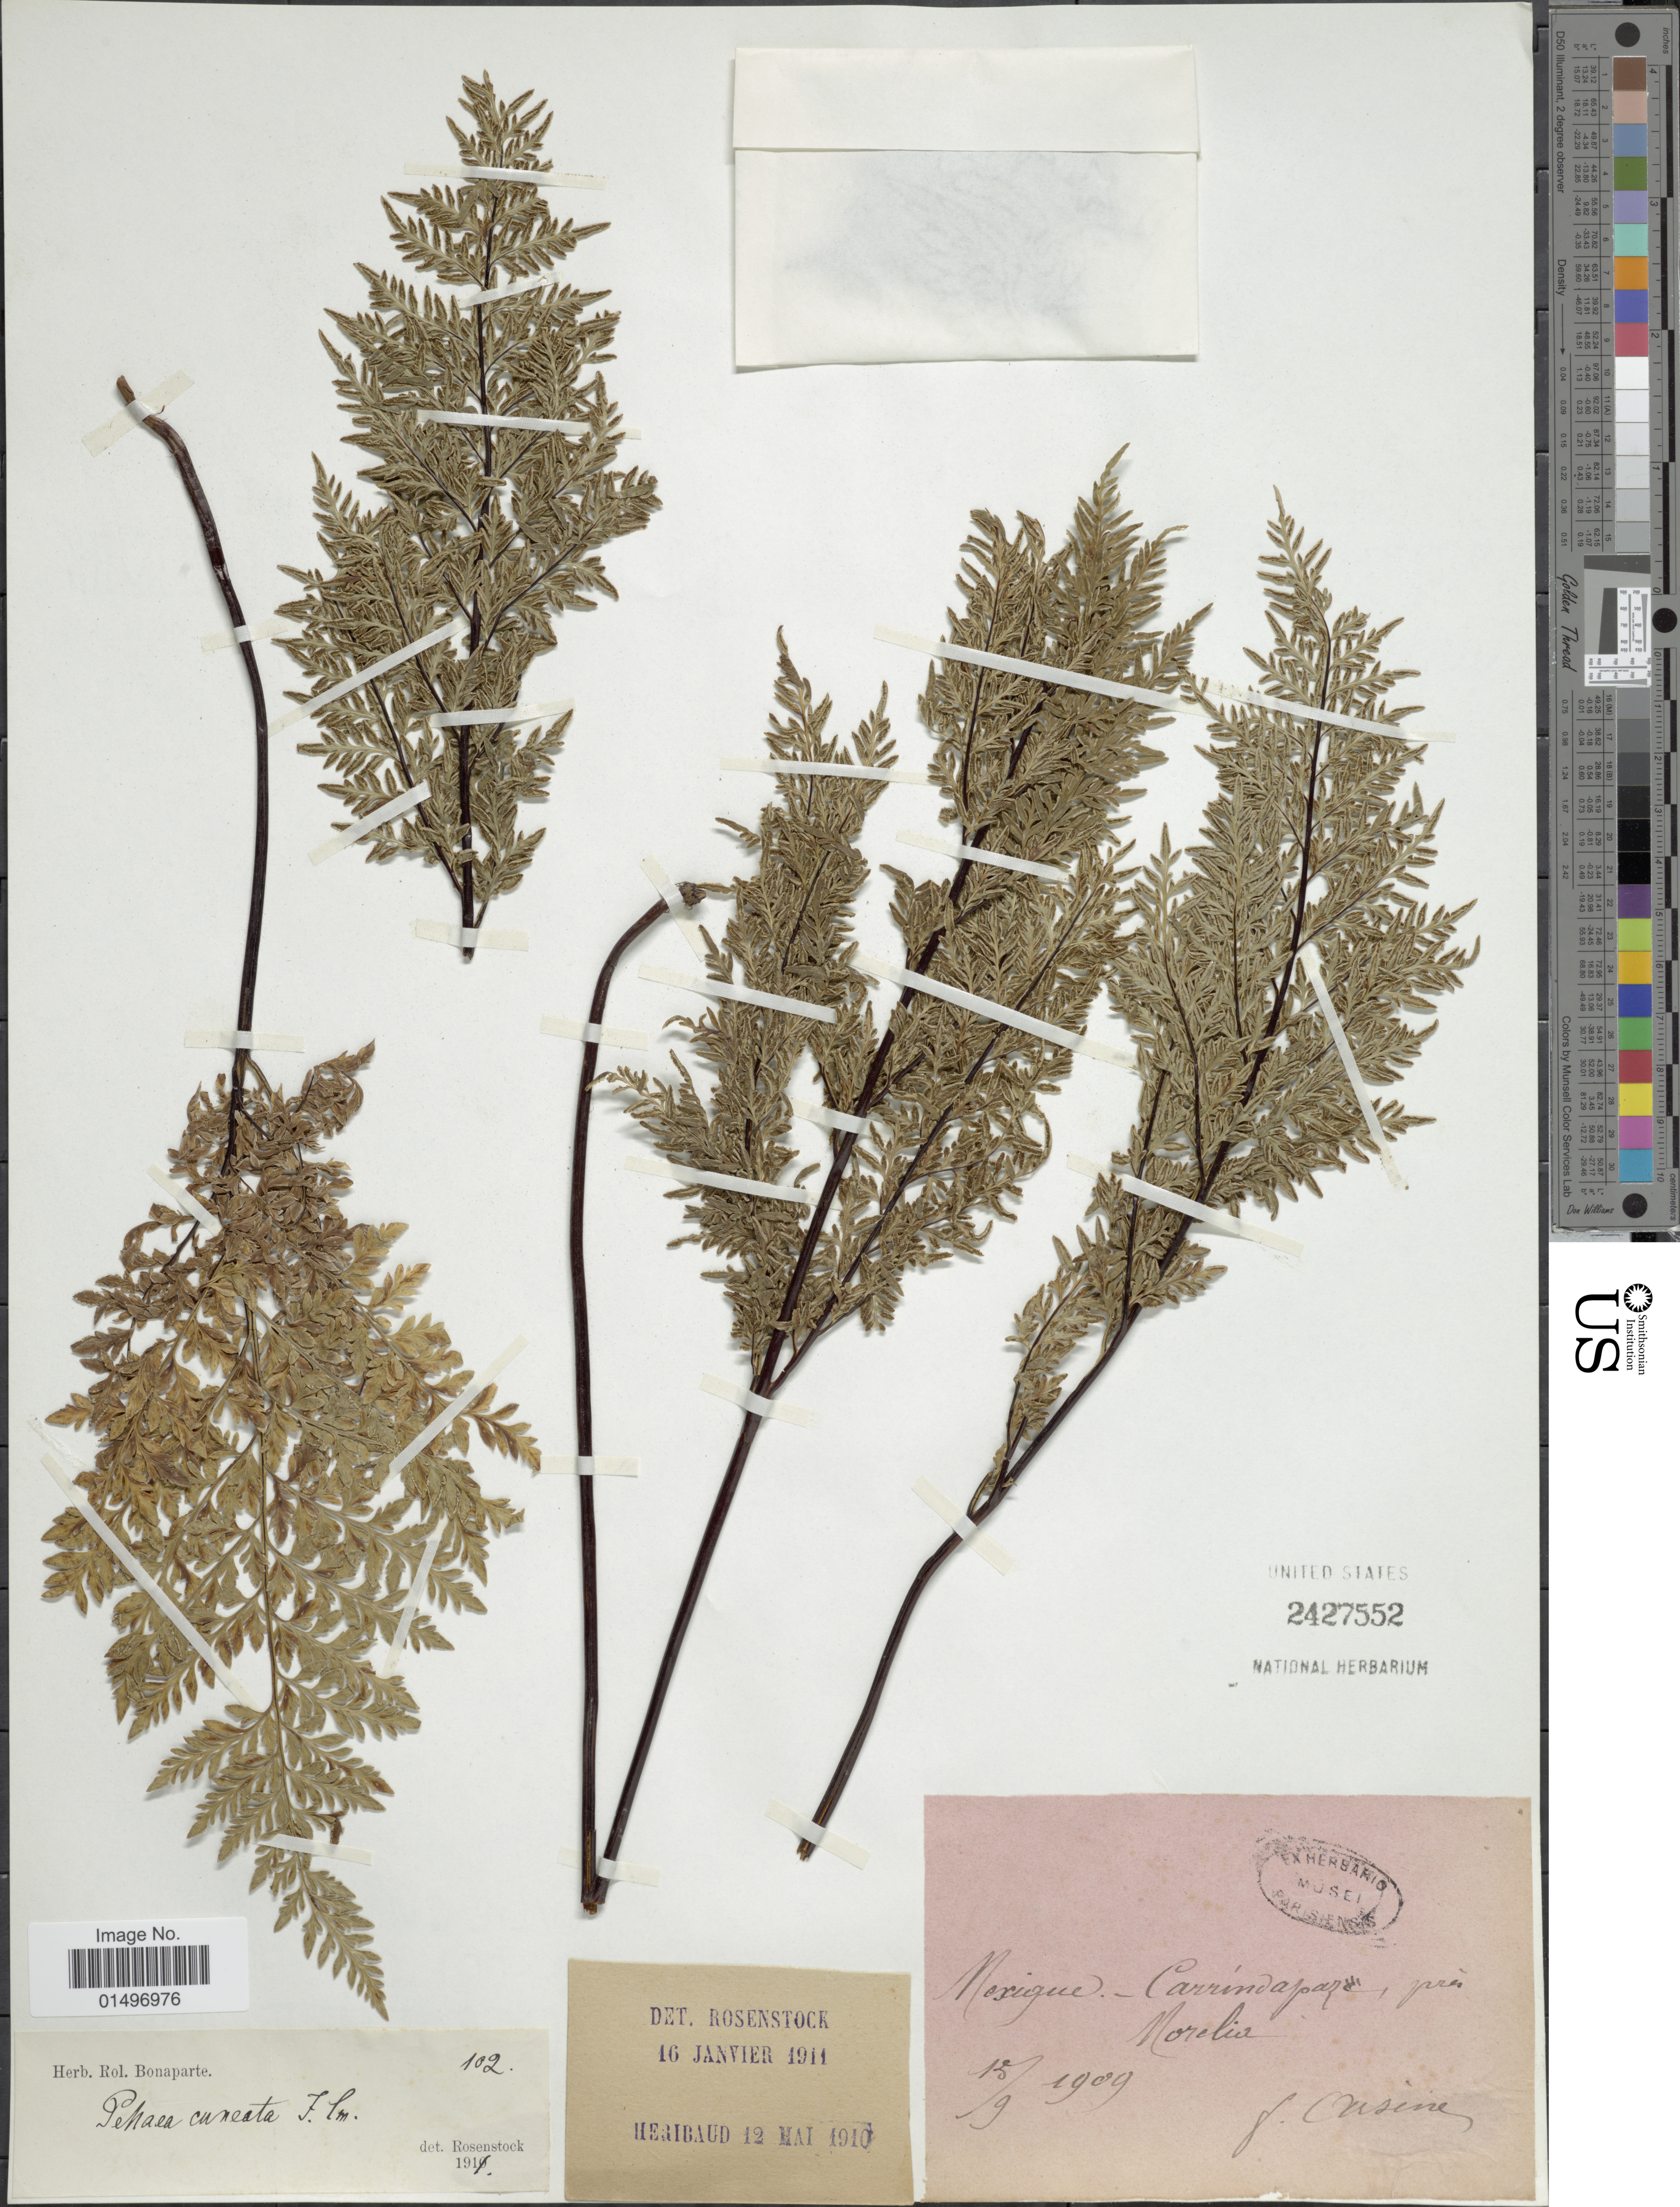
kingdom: Plantae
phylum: Tracheophyta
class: Polypodiopsida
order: Polypodiales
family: Pteridaceae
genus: Gaga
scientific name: Gaga chaerophylla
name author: (Mart. & Ikonn.-Gal.) Fay W. Li & Windham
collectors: -- Arsène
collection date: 1909-09-15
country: Mexico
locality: Mexique-Carrindapaz, Morelia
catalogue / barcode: US 2427552